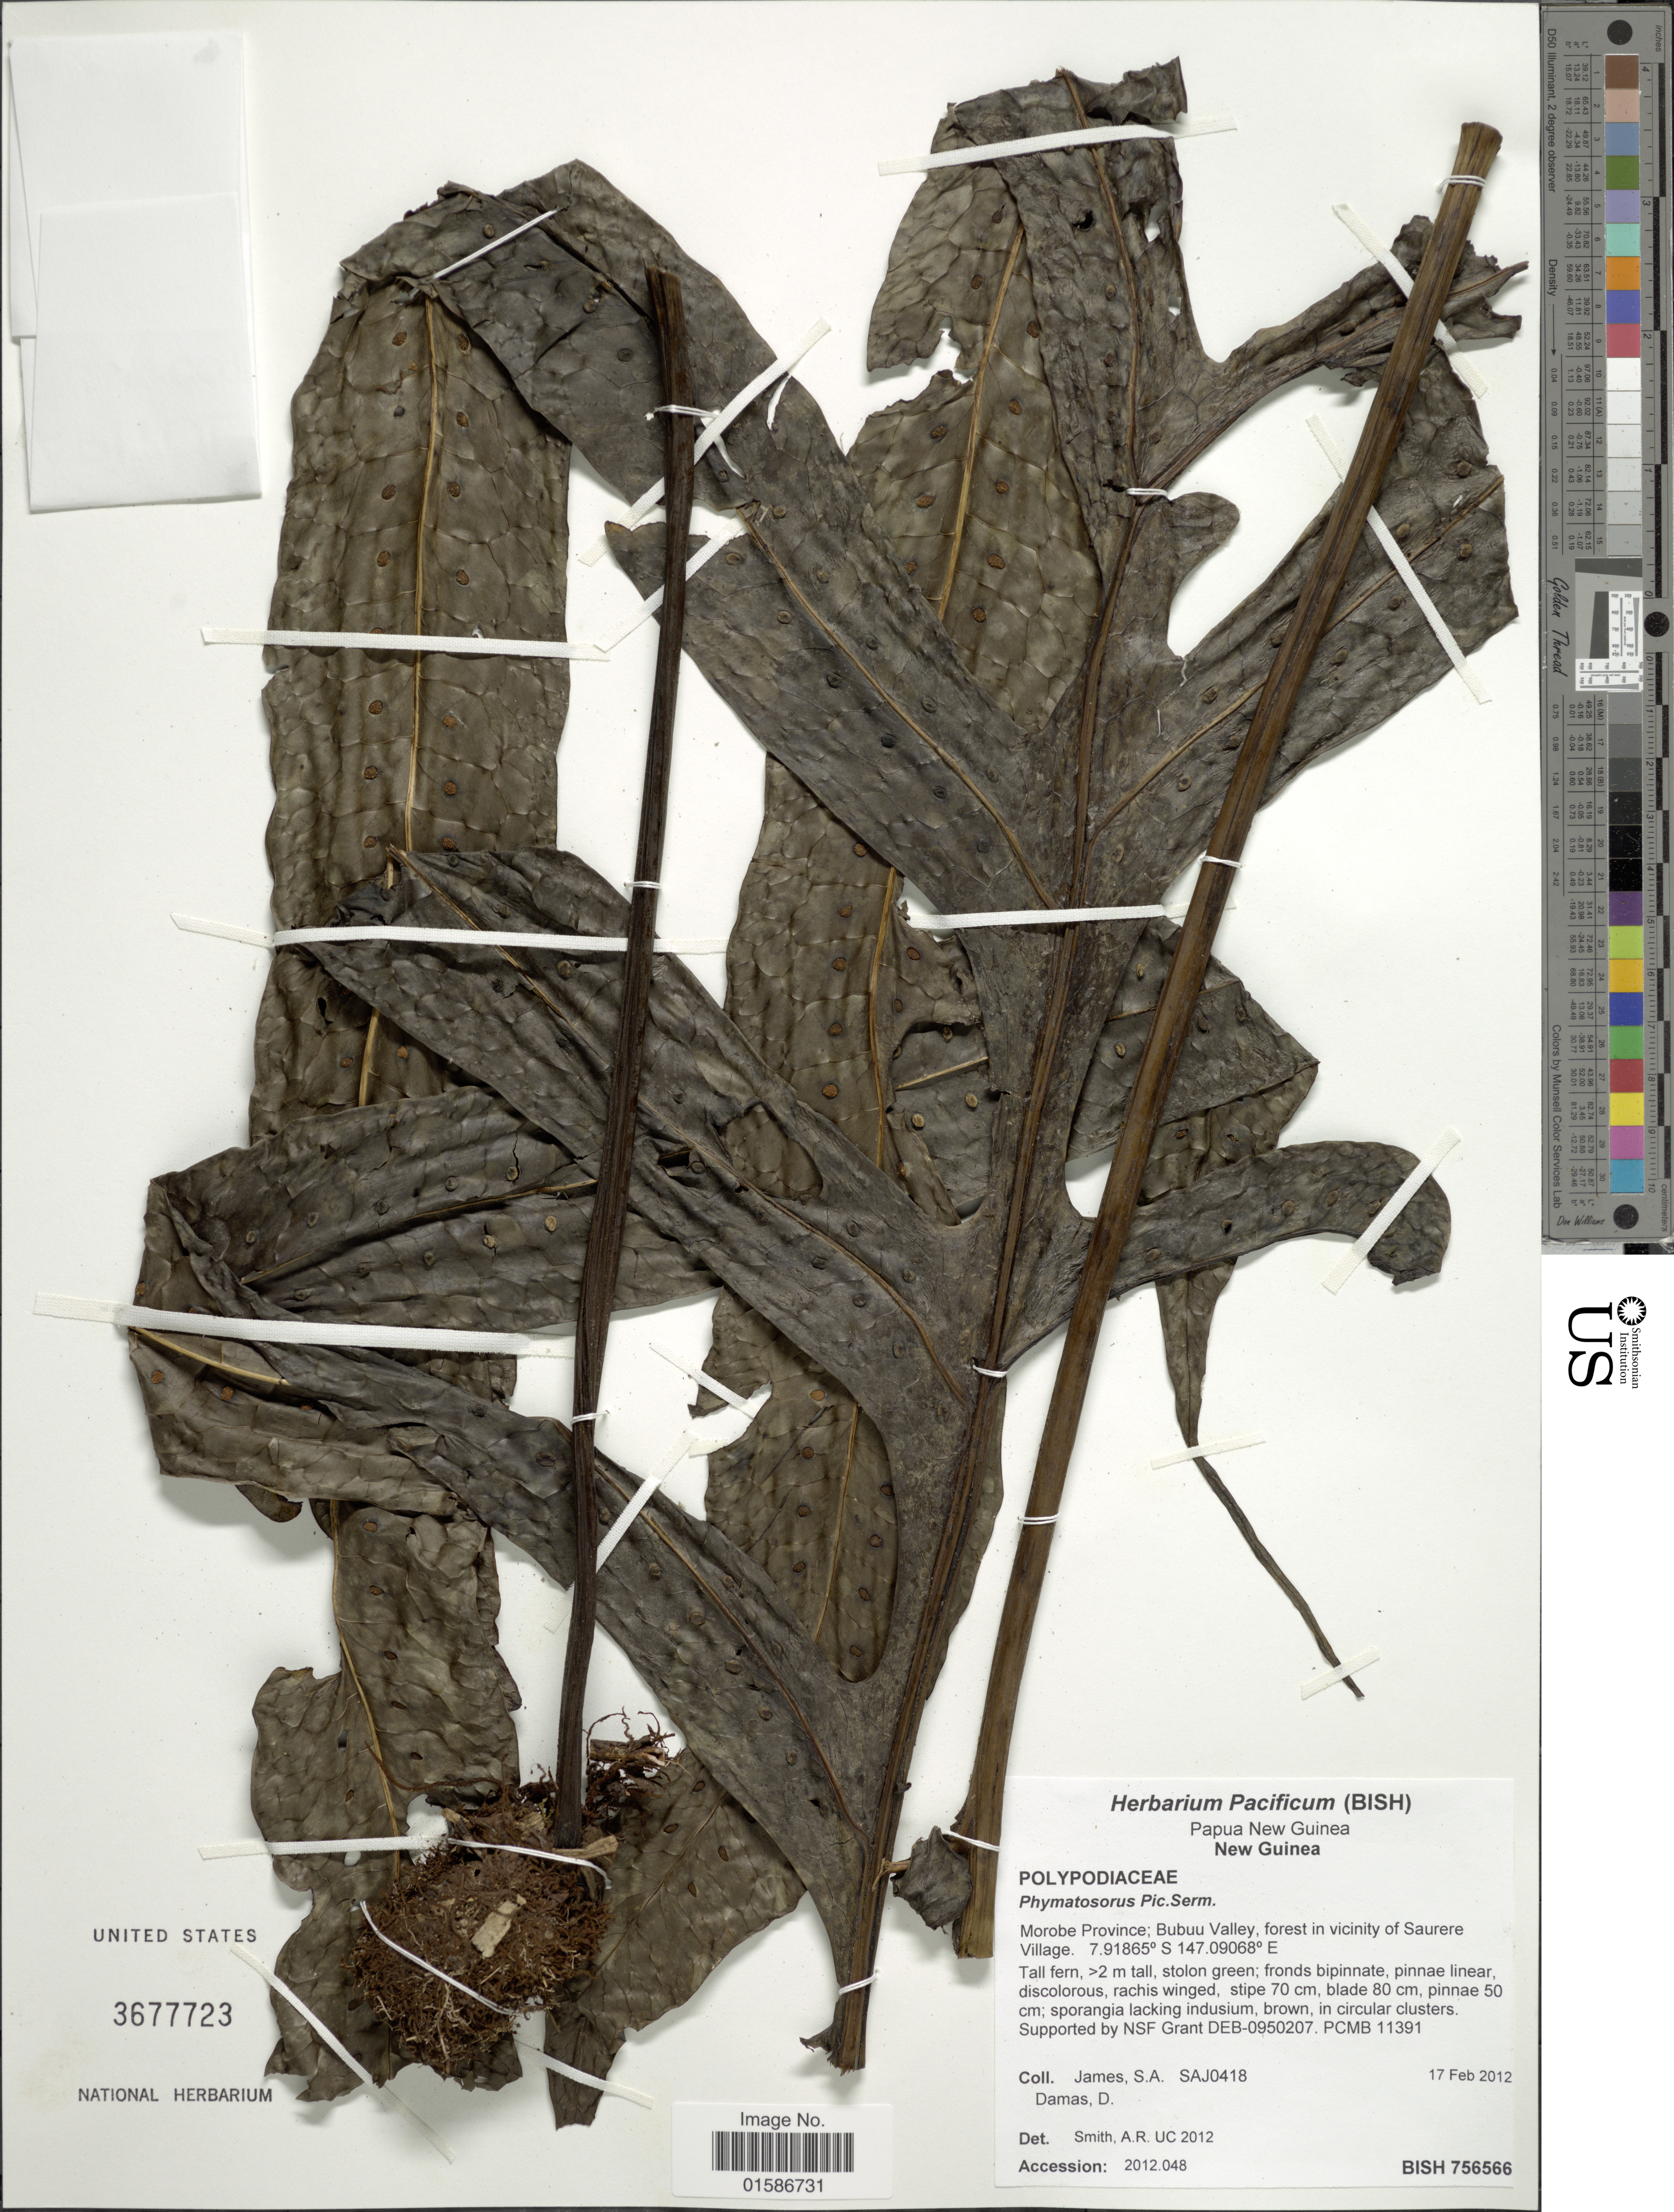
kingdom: Plantae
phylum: Tracheophyta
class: Polypodiopsida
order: Polypodiales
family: Polypodiaceae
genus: Microsorum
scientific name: Microsorum scolopendria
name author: (Burm. f.) Copel.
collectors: S. James & D. Damas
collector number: SAJ0418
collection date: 2012-02-17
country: Papua New Guinea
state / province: Morobe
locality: New Guinea, Bubuu Valley, forest in vicinity of Saurere Village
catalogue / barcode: US 3677723